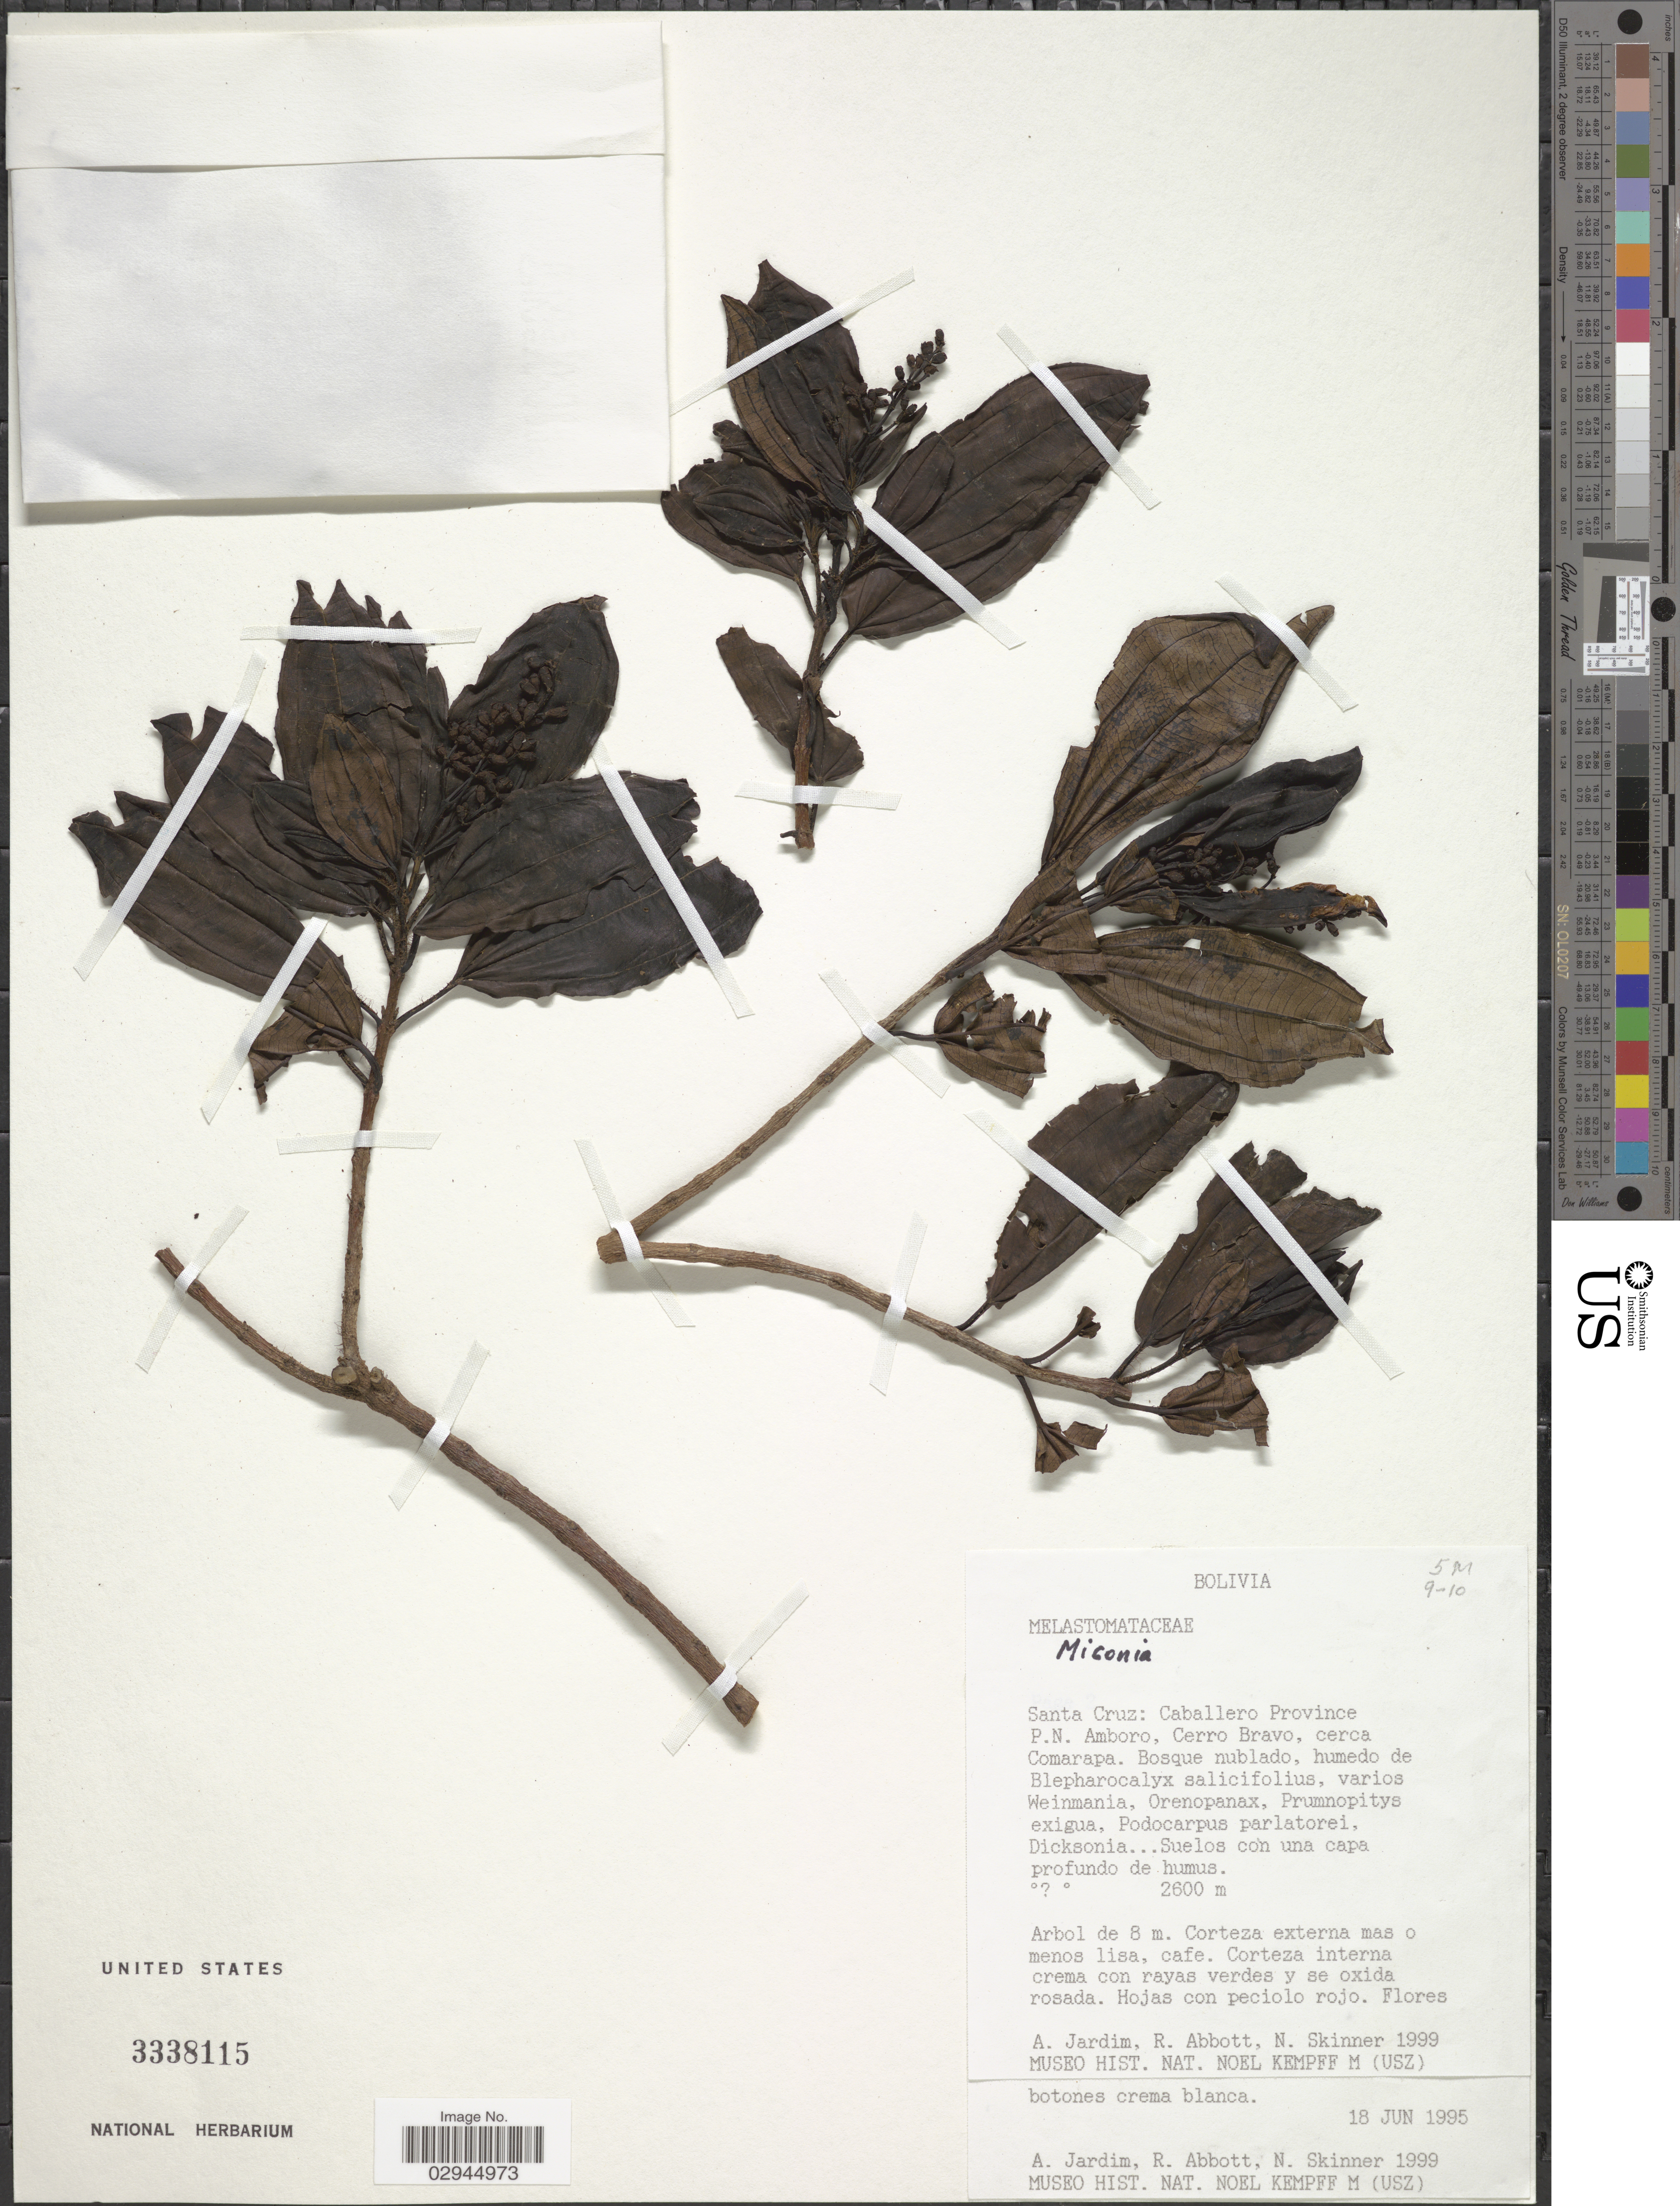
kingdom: Plantae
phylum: Tracheophyta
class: Magnoliopsida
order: Myrtales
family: Melastomataceae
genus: Miconia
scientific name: Miconia sp.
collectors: A. Jardim, J. R. Abbott & N. Skinner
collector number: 1999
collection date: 1995-06-18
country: Bolivia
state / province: Santa Cruz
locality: Caballero Province. P. N. Amboro, Cerro Bravo, cerca Comarapa.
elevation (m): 2600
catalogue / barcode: US 3338115